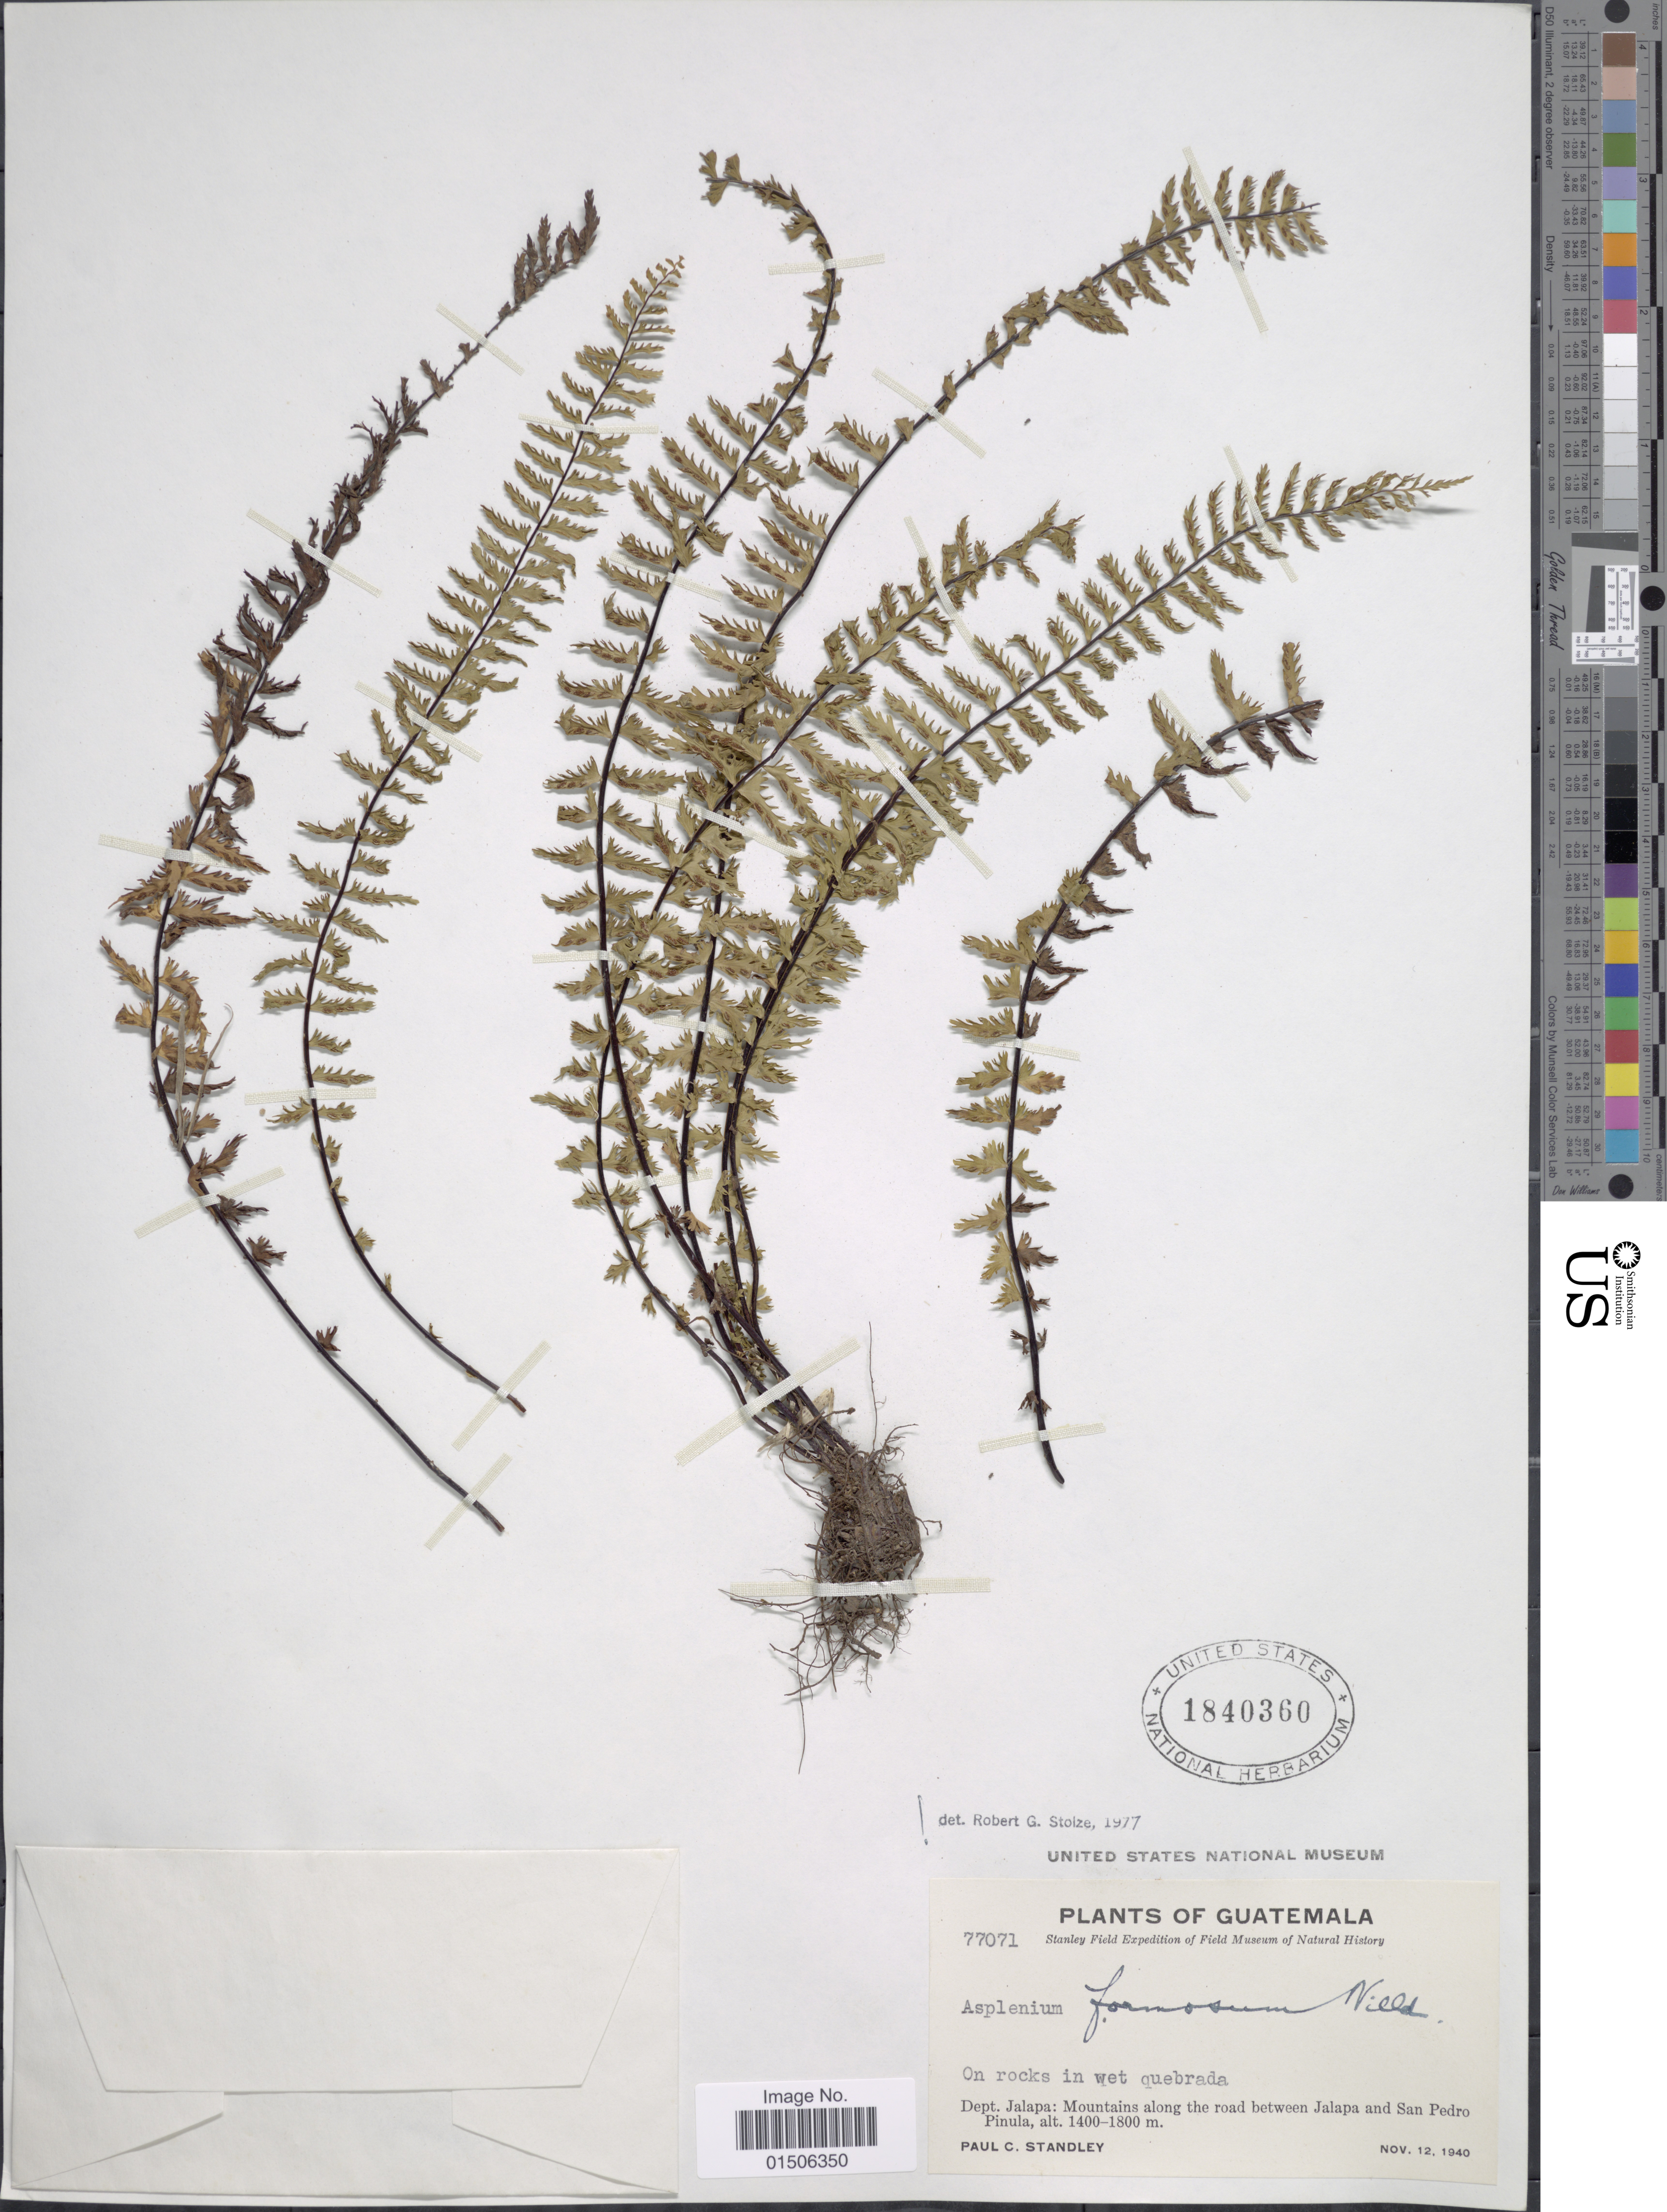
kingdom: Plantae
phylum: Tracheophyta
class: Polypodiopsida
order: Polypodiales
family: Aspleniaceae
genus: Asplenium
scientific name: Asplenium formosum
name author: Willd.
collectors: P. C. Standley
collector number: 77071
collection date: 1940-11-12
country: Guatemala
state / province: Jalapa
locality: On rocks in wet quebrada, Dept. Jalapa: Mountains along the road between Jalapa and San Pedro Pinula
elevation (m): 1400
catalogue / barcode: US 1840360